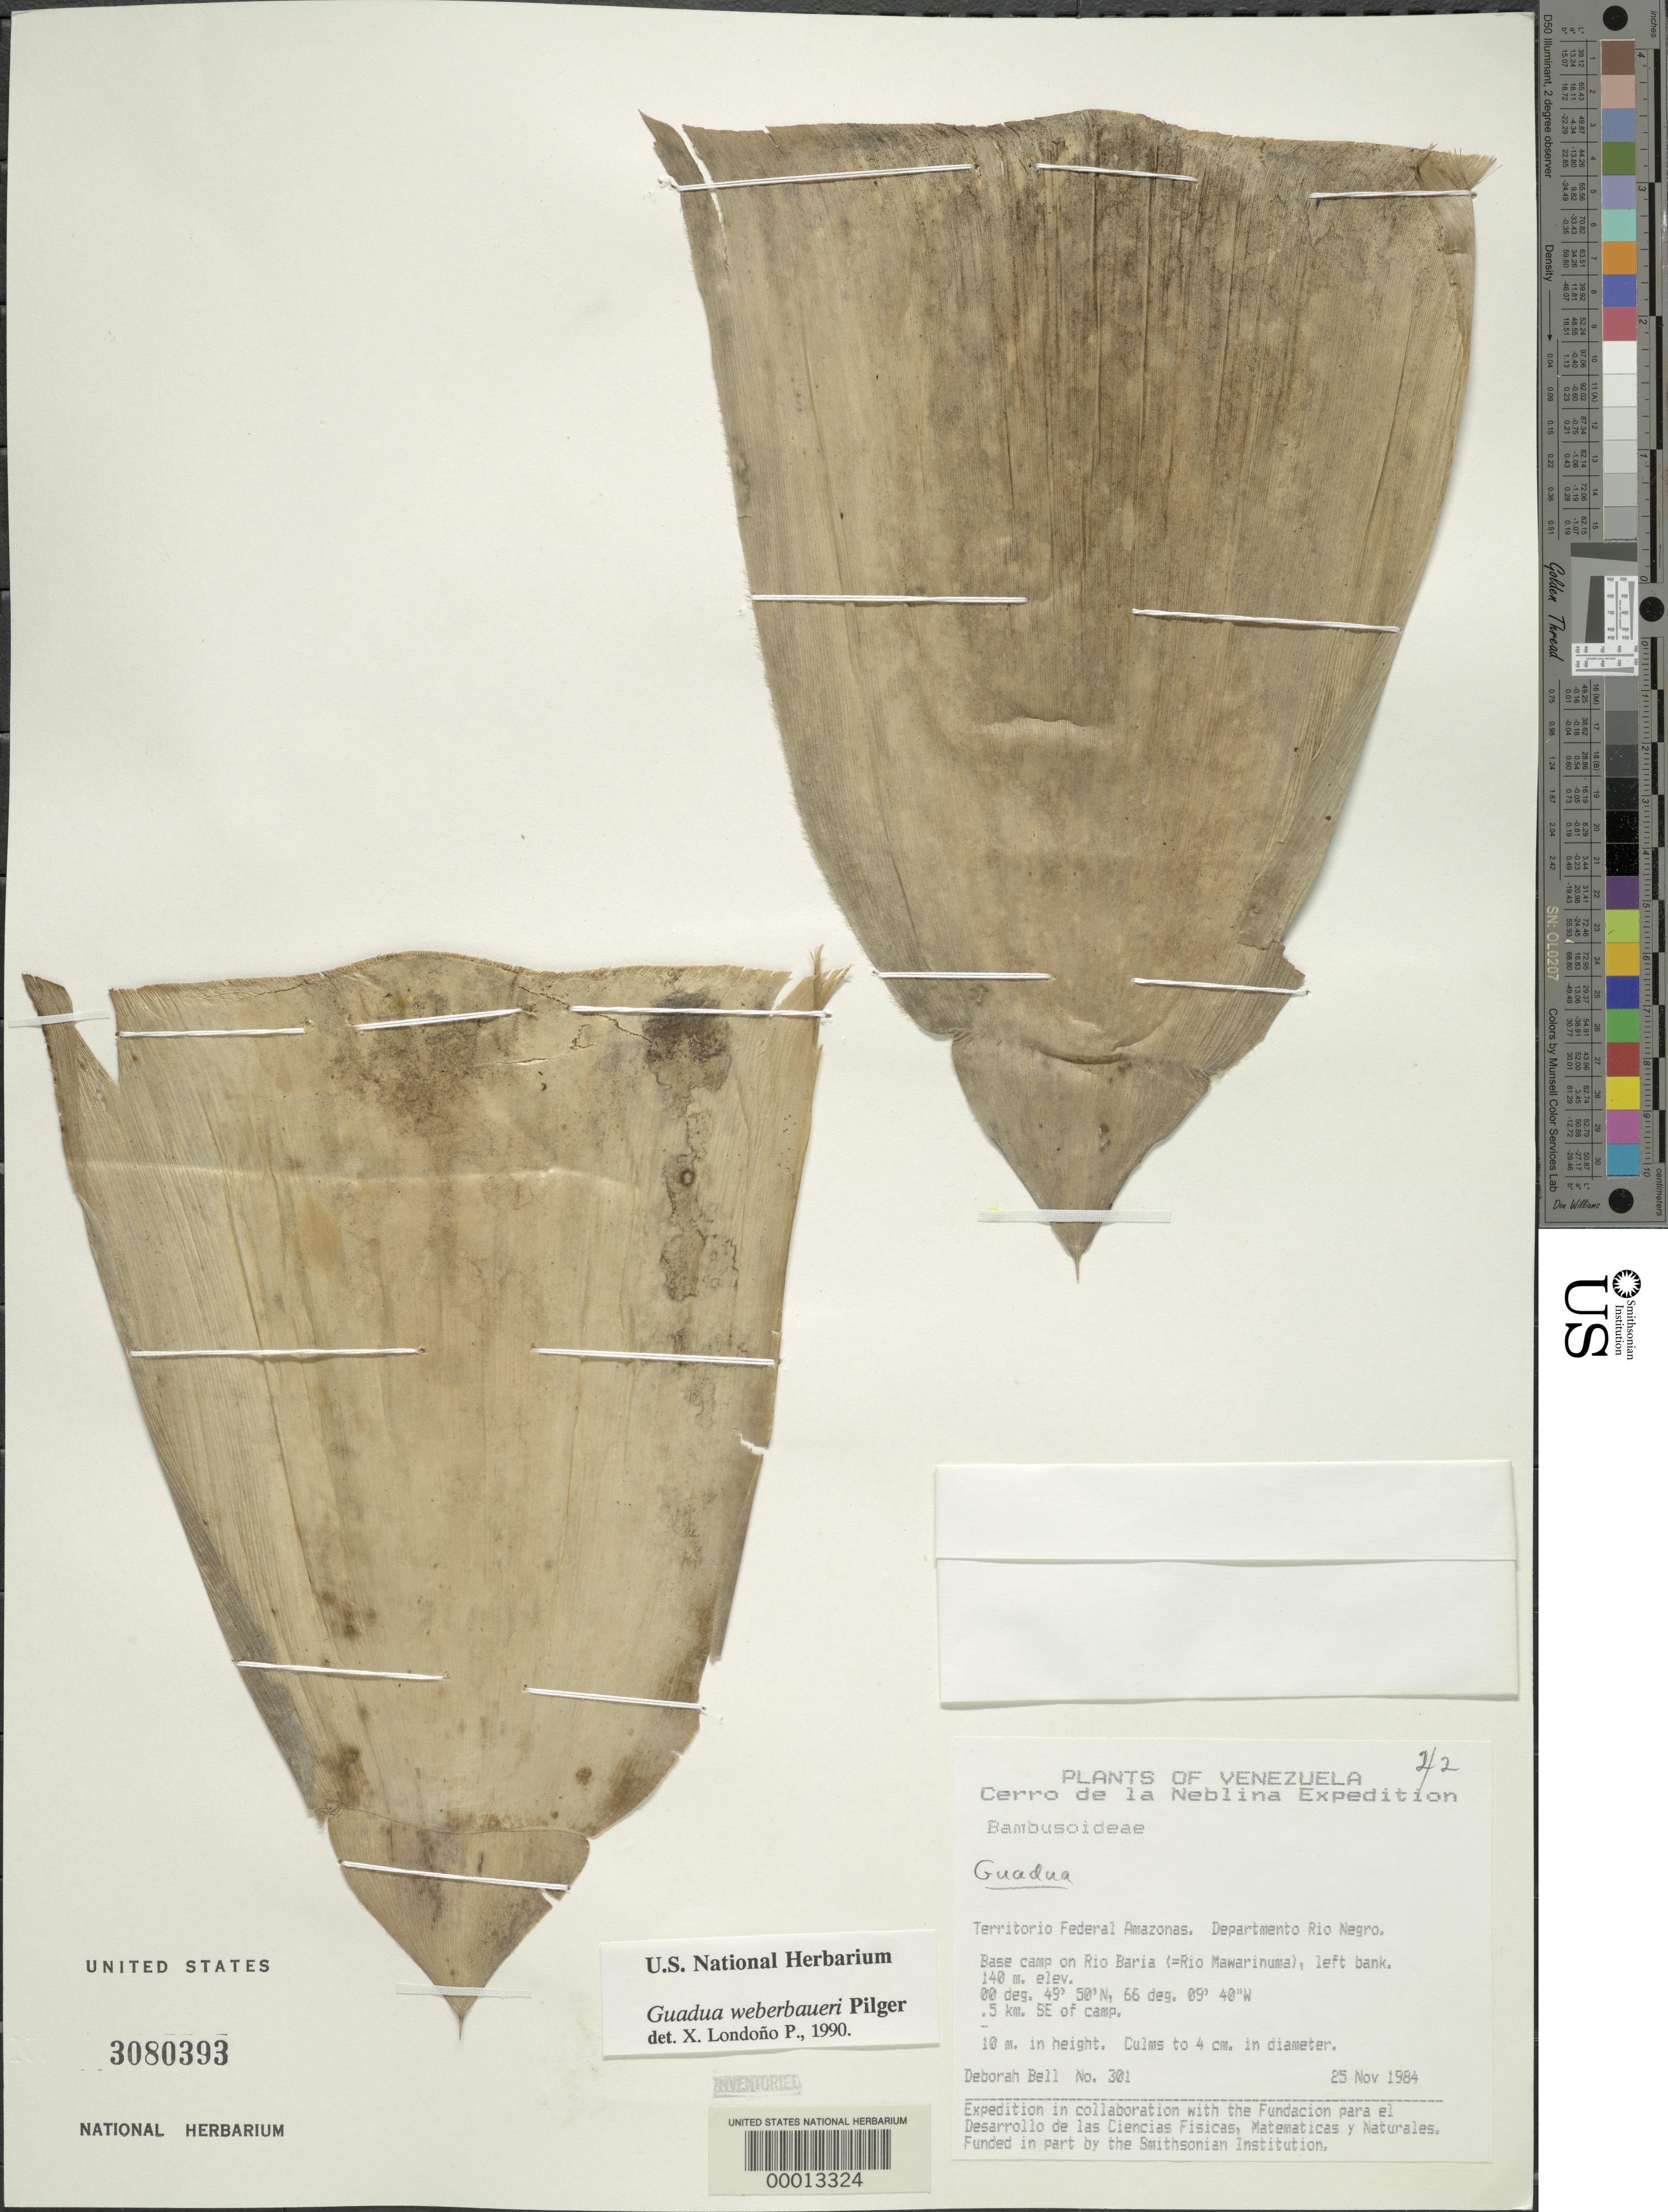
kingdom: Plantae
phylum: Tracheophyta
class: Liliopsida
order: Poales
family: Poaceae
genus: Guadua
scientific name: Guadua weberbaueri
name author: Pilg.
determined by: Londoño, X., (TULV), Jardin Botanico "Juan Maria Cespedes"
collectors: D. A. Bell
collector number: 301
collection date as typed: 25 Nov 1984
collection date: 1984-11-25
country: Venezuela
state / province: Amazonas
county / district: Rio Negro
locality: Rio baria, cerro de la neblina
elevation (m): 140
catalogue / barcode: US 3080393